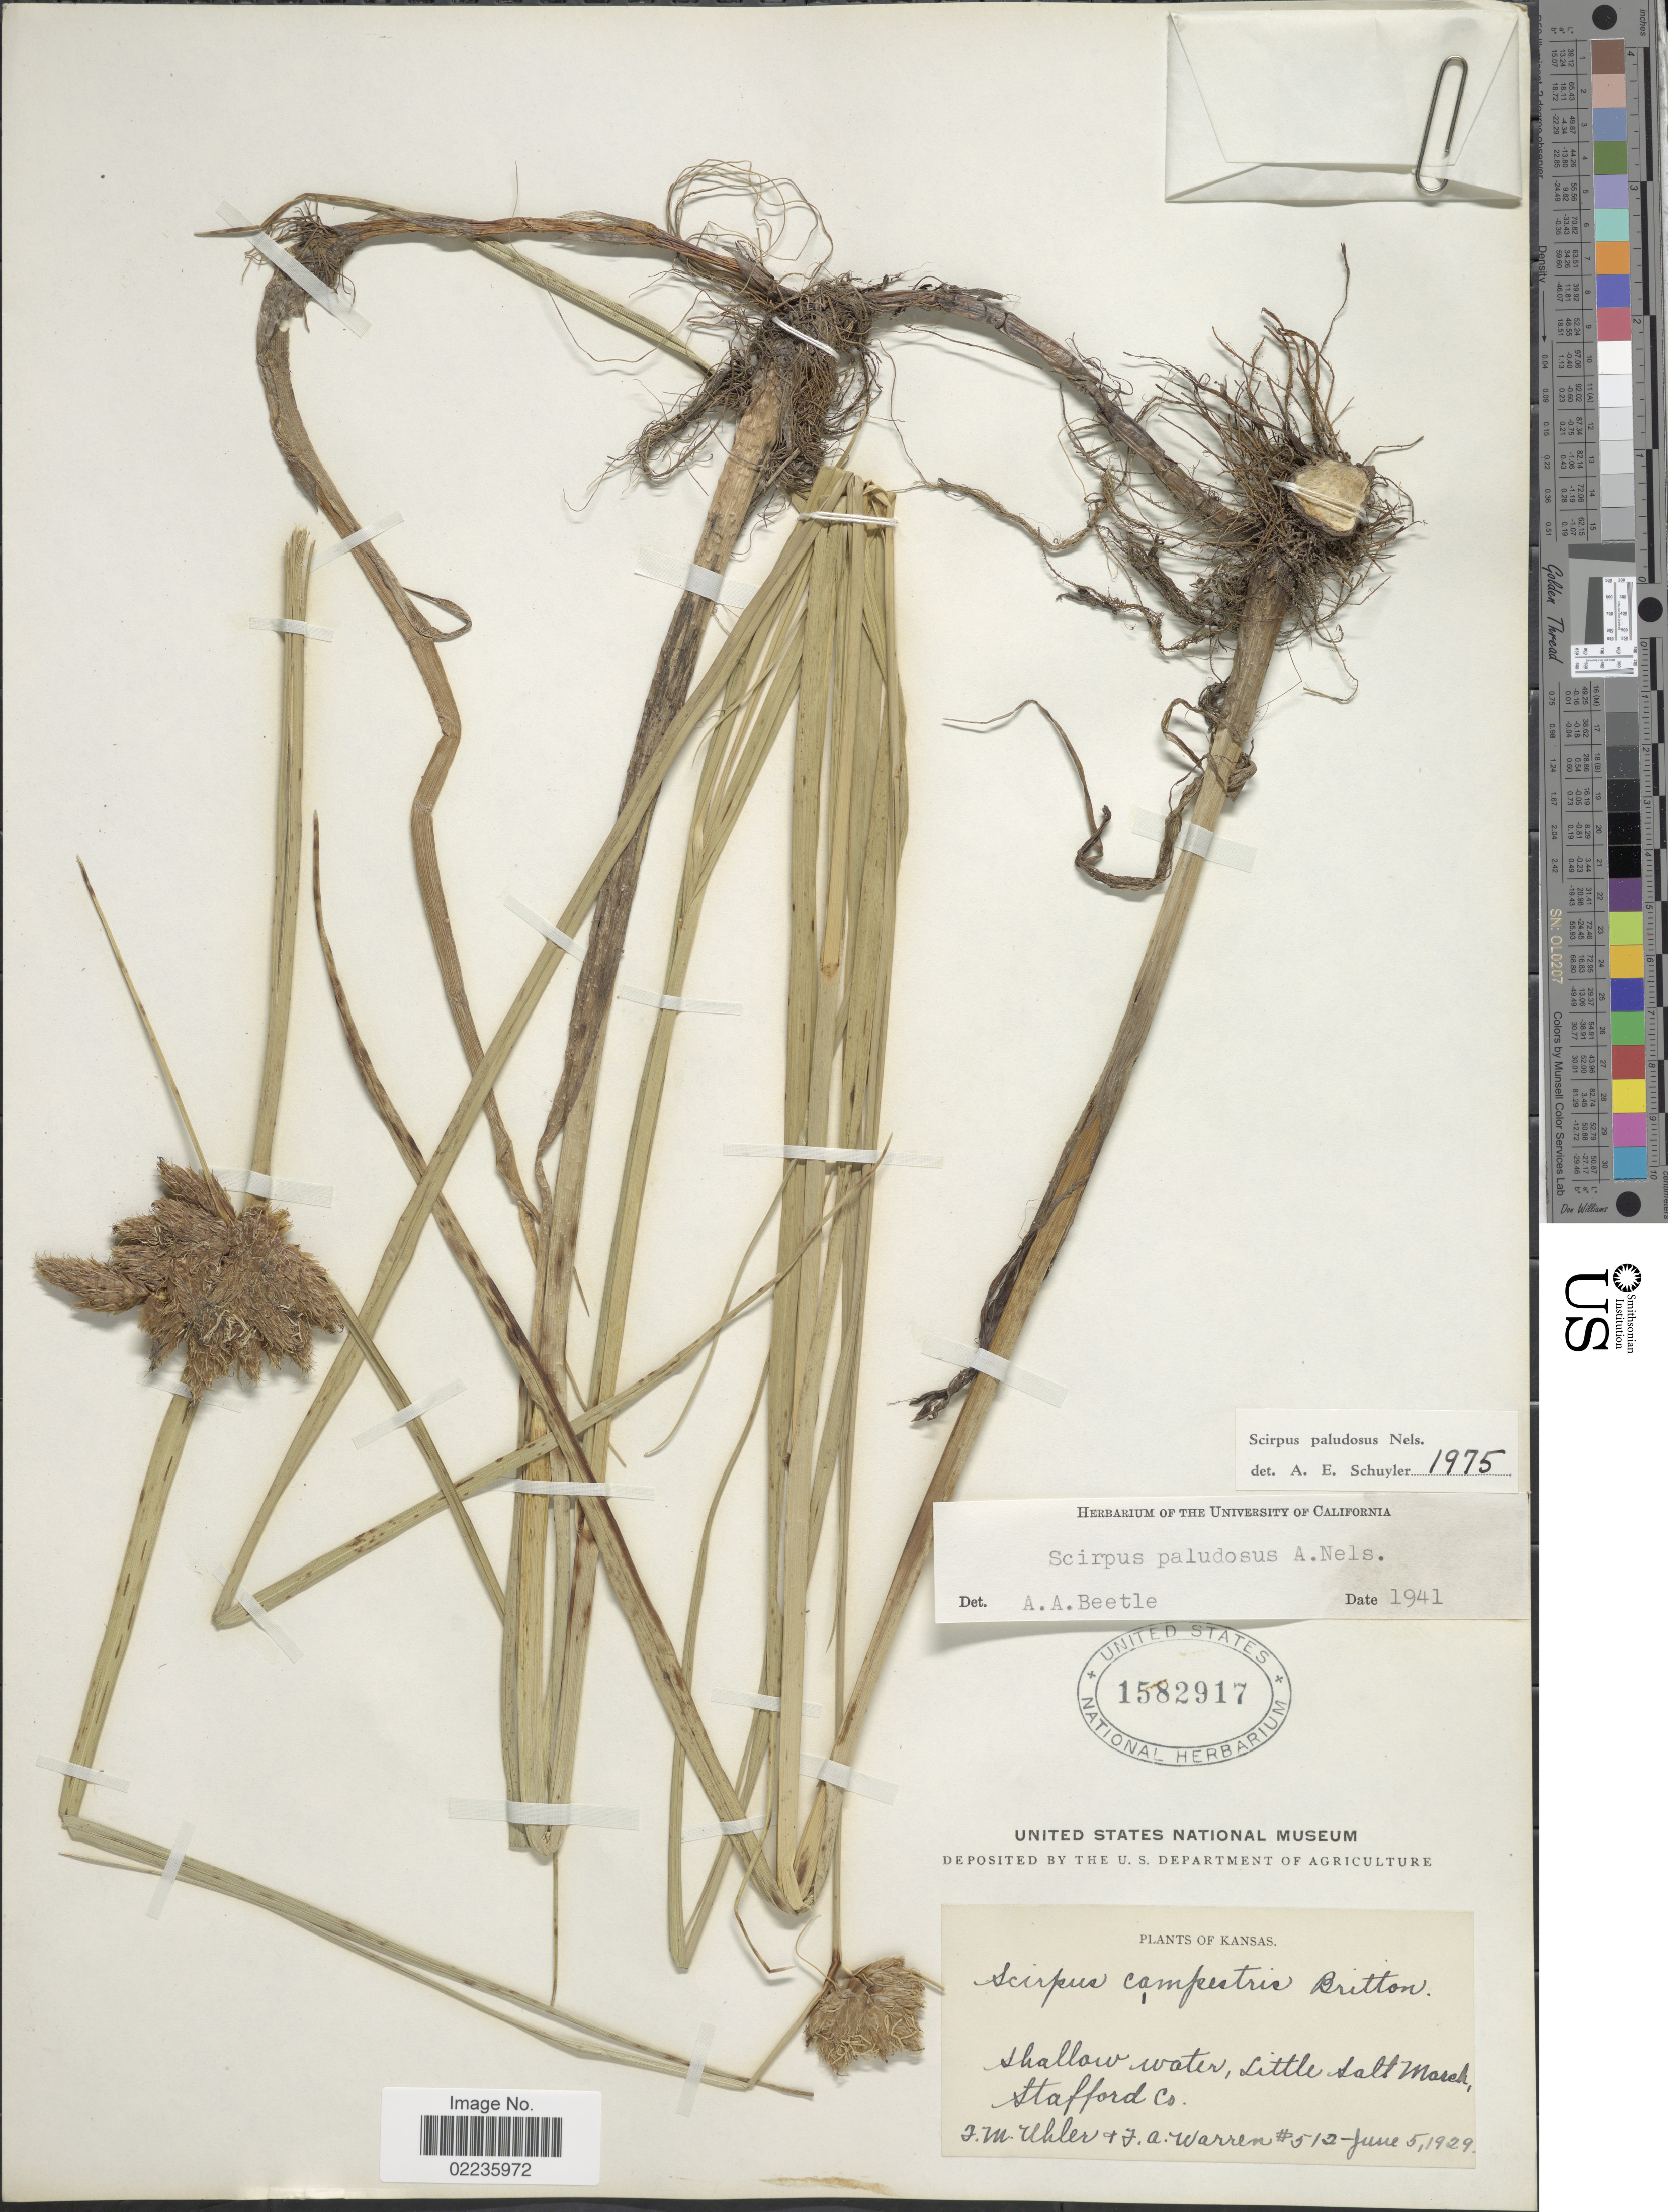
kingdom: Plantae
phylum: Tracheophyta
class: Liliopsida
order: Poales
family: Cyperaceae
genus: Bolboschoenus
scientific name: Bolboschoenus maritimus subsp. paludosus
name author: (A. Nelson) T. Koyama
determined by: Strong, M. T., (US), Smithsonian Institution - National Museum of Natural History (UNITED STATES)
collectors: F. M. Uhler & J. Warren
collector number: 512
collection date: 1929-06-05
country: United States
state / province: Kansas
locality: Little Salt Marsh, Stafford Co.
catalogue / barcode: US 1582917